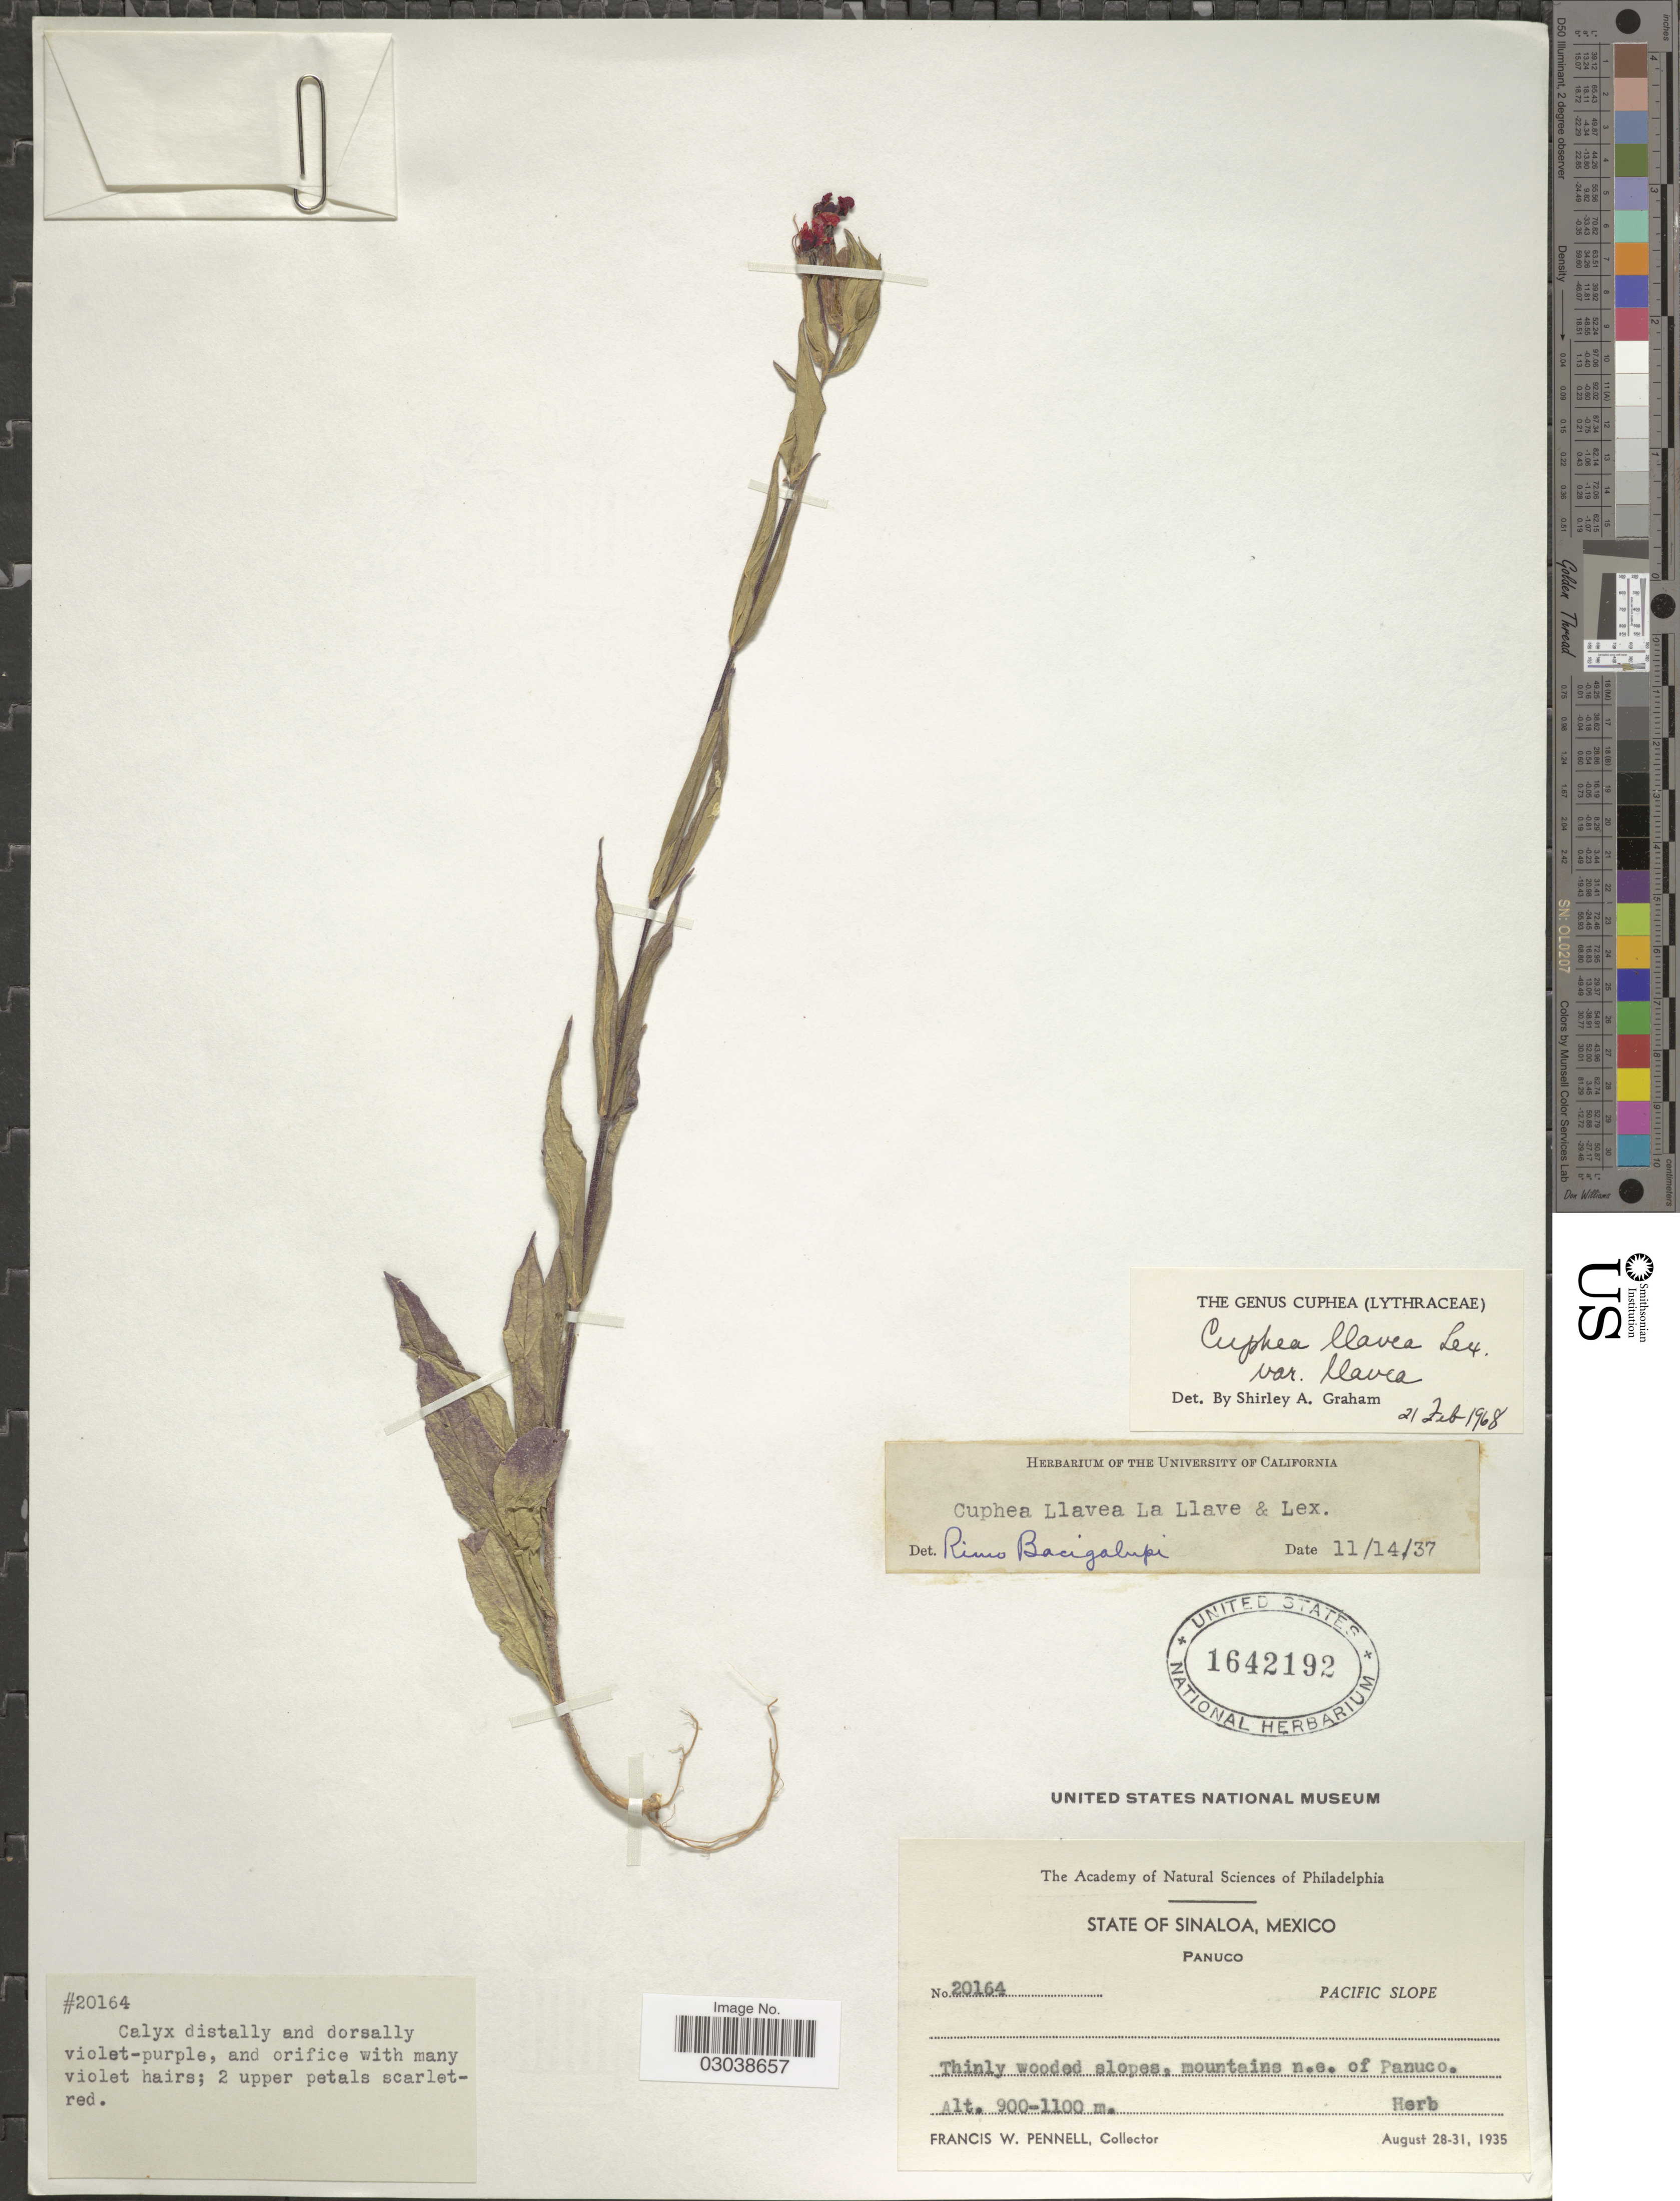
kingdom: Plantae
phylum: Tracheophyta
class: Magnoliopsida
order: Myrtales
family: Lythraceae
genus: Cuphea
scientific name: Cuphea llavea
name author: Lex.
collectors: F. W. Pennell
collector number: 20164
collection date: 1935-08-28/1935-08-31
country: Mexico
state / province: Sinaloa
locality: Panuco, Pacific Slope, mountains n.e. of Panuco.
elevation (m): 900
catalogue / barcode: US 1642192